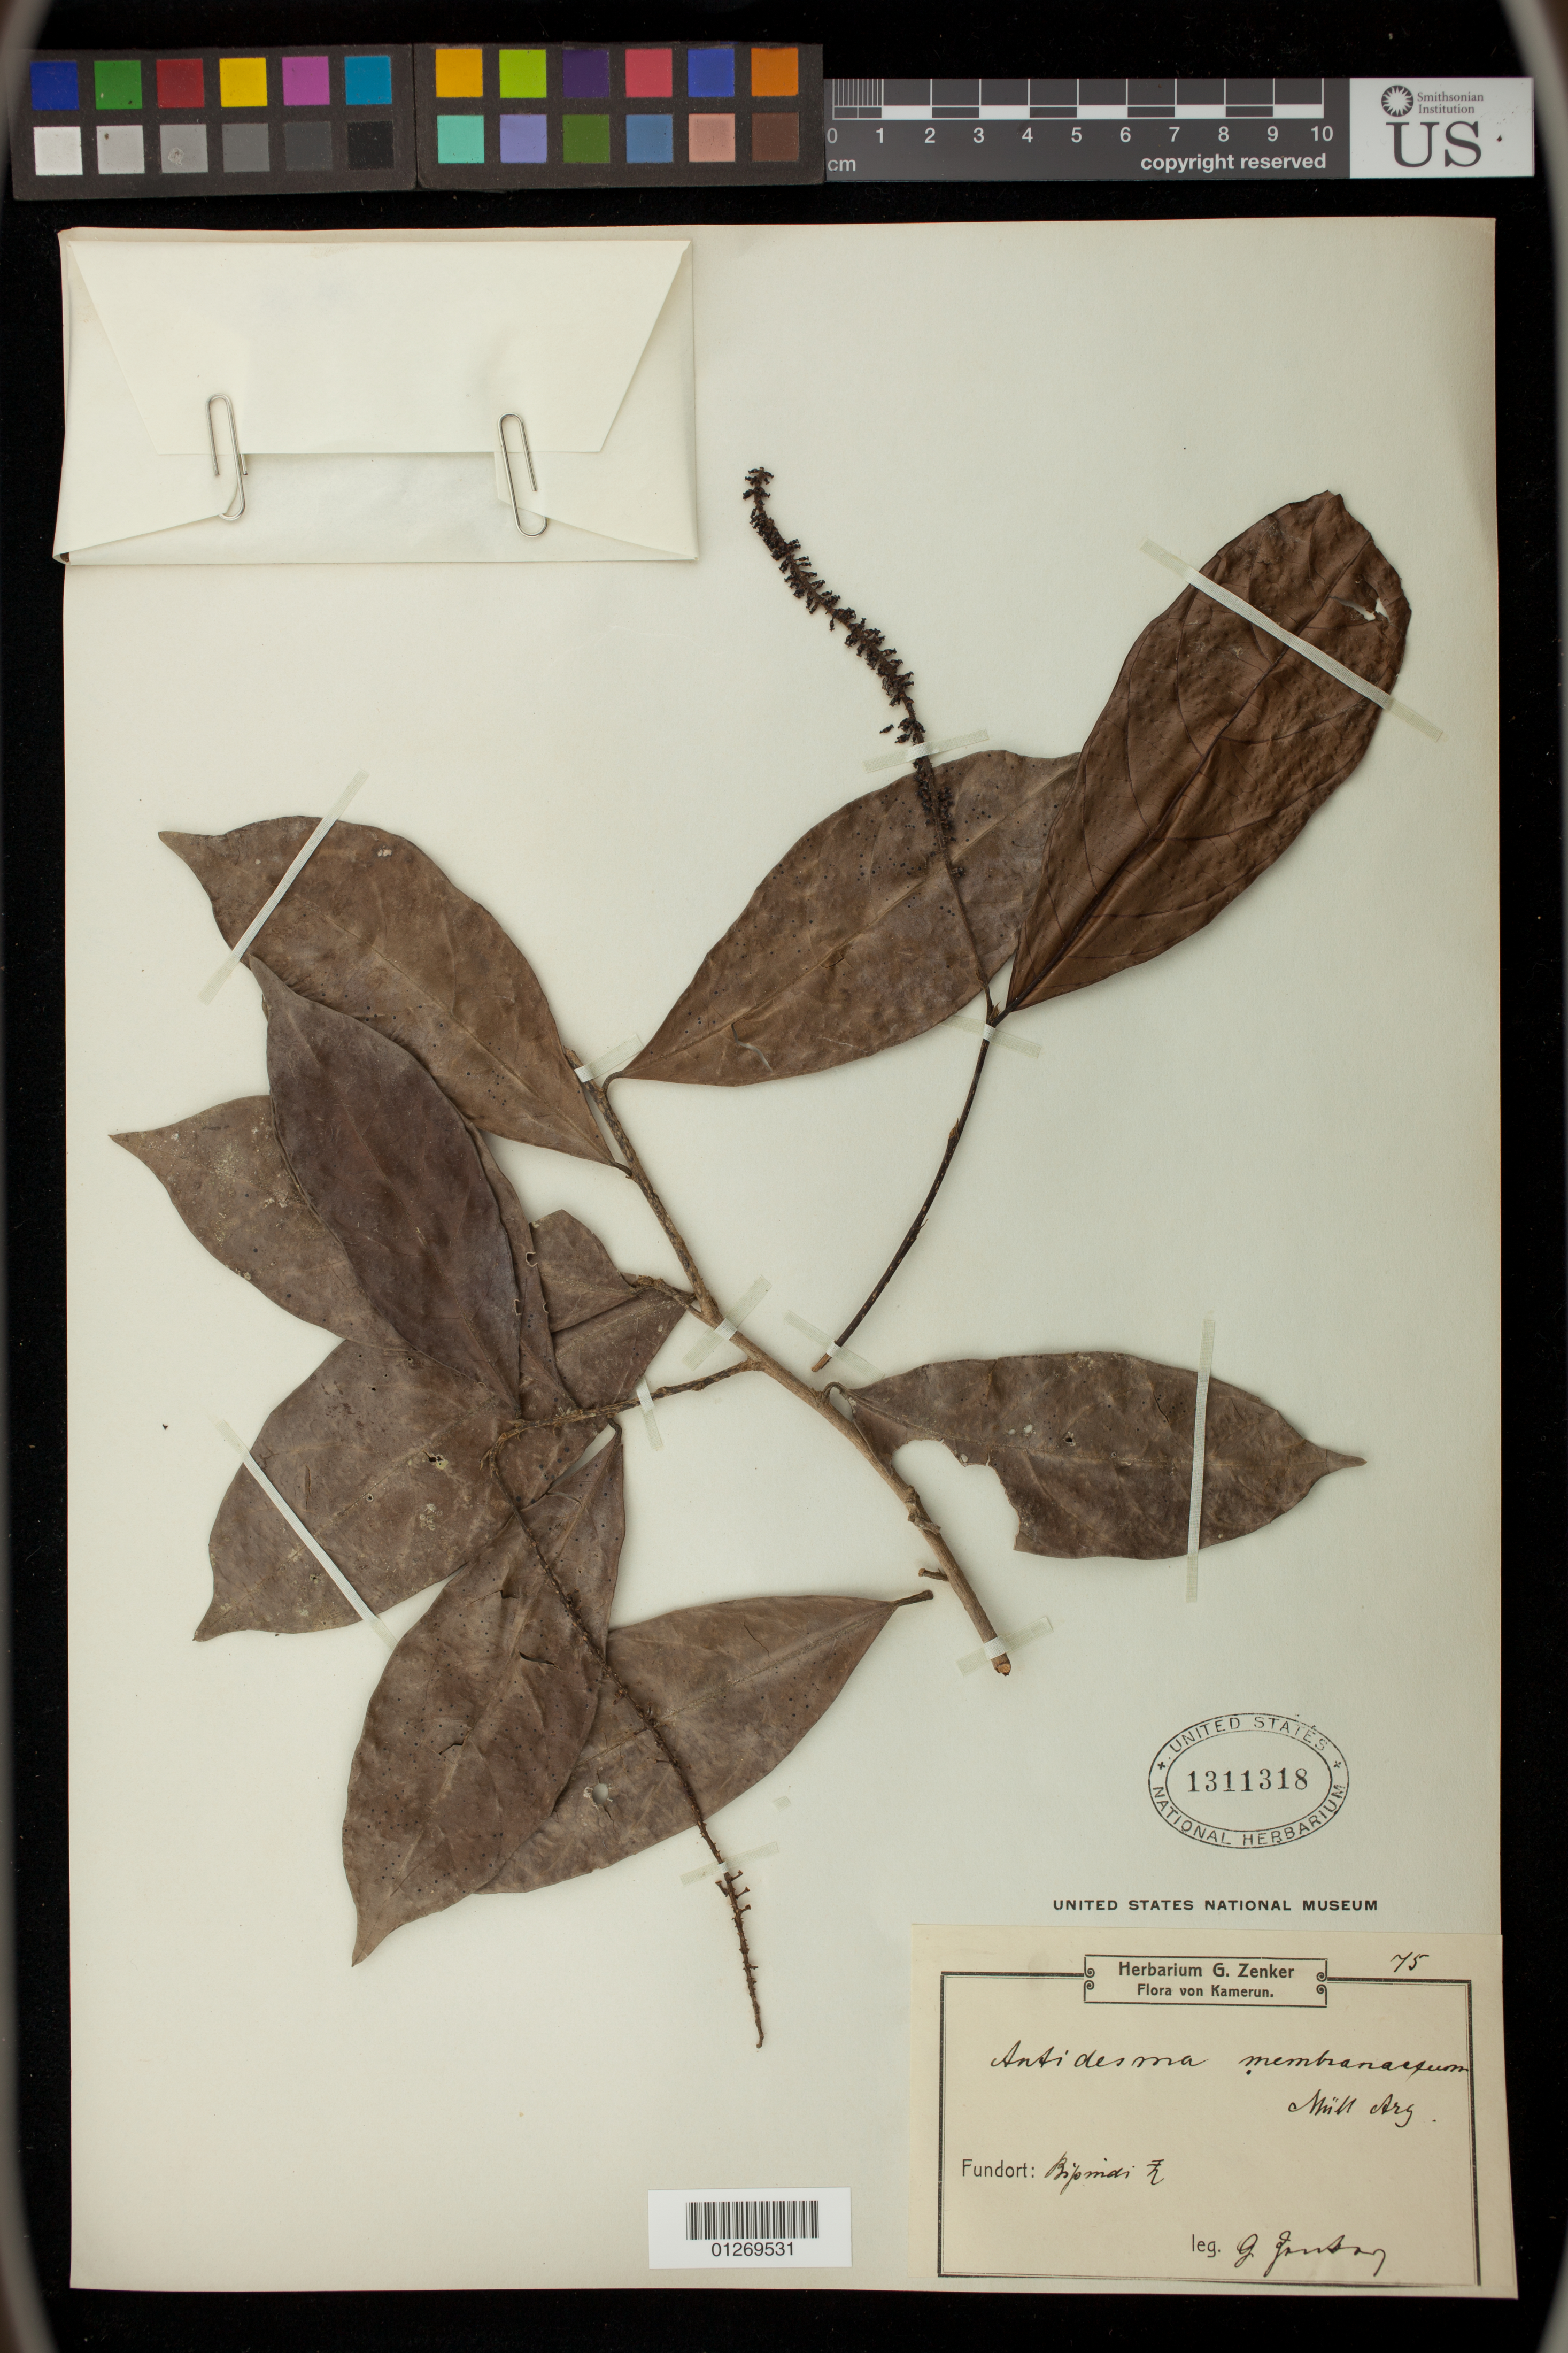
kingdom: Plantae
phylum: Tracheophyta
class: Magnoliopsida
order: Malpighiales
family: Phyllanthaceae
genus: Antidesma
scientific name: Antidesma membranaceum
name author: Müll. Arg.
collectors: G. A. Zenker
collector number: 75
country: Cameroon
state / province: Sud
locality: Bipindi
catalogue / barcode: US 1311318